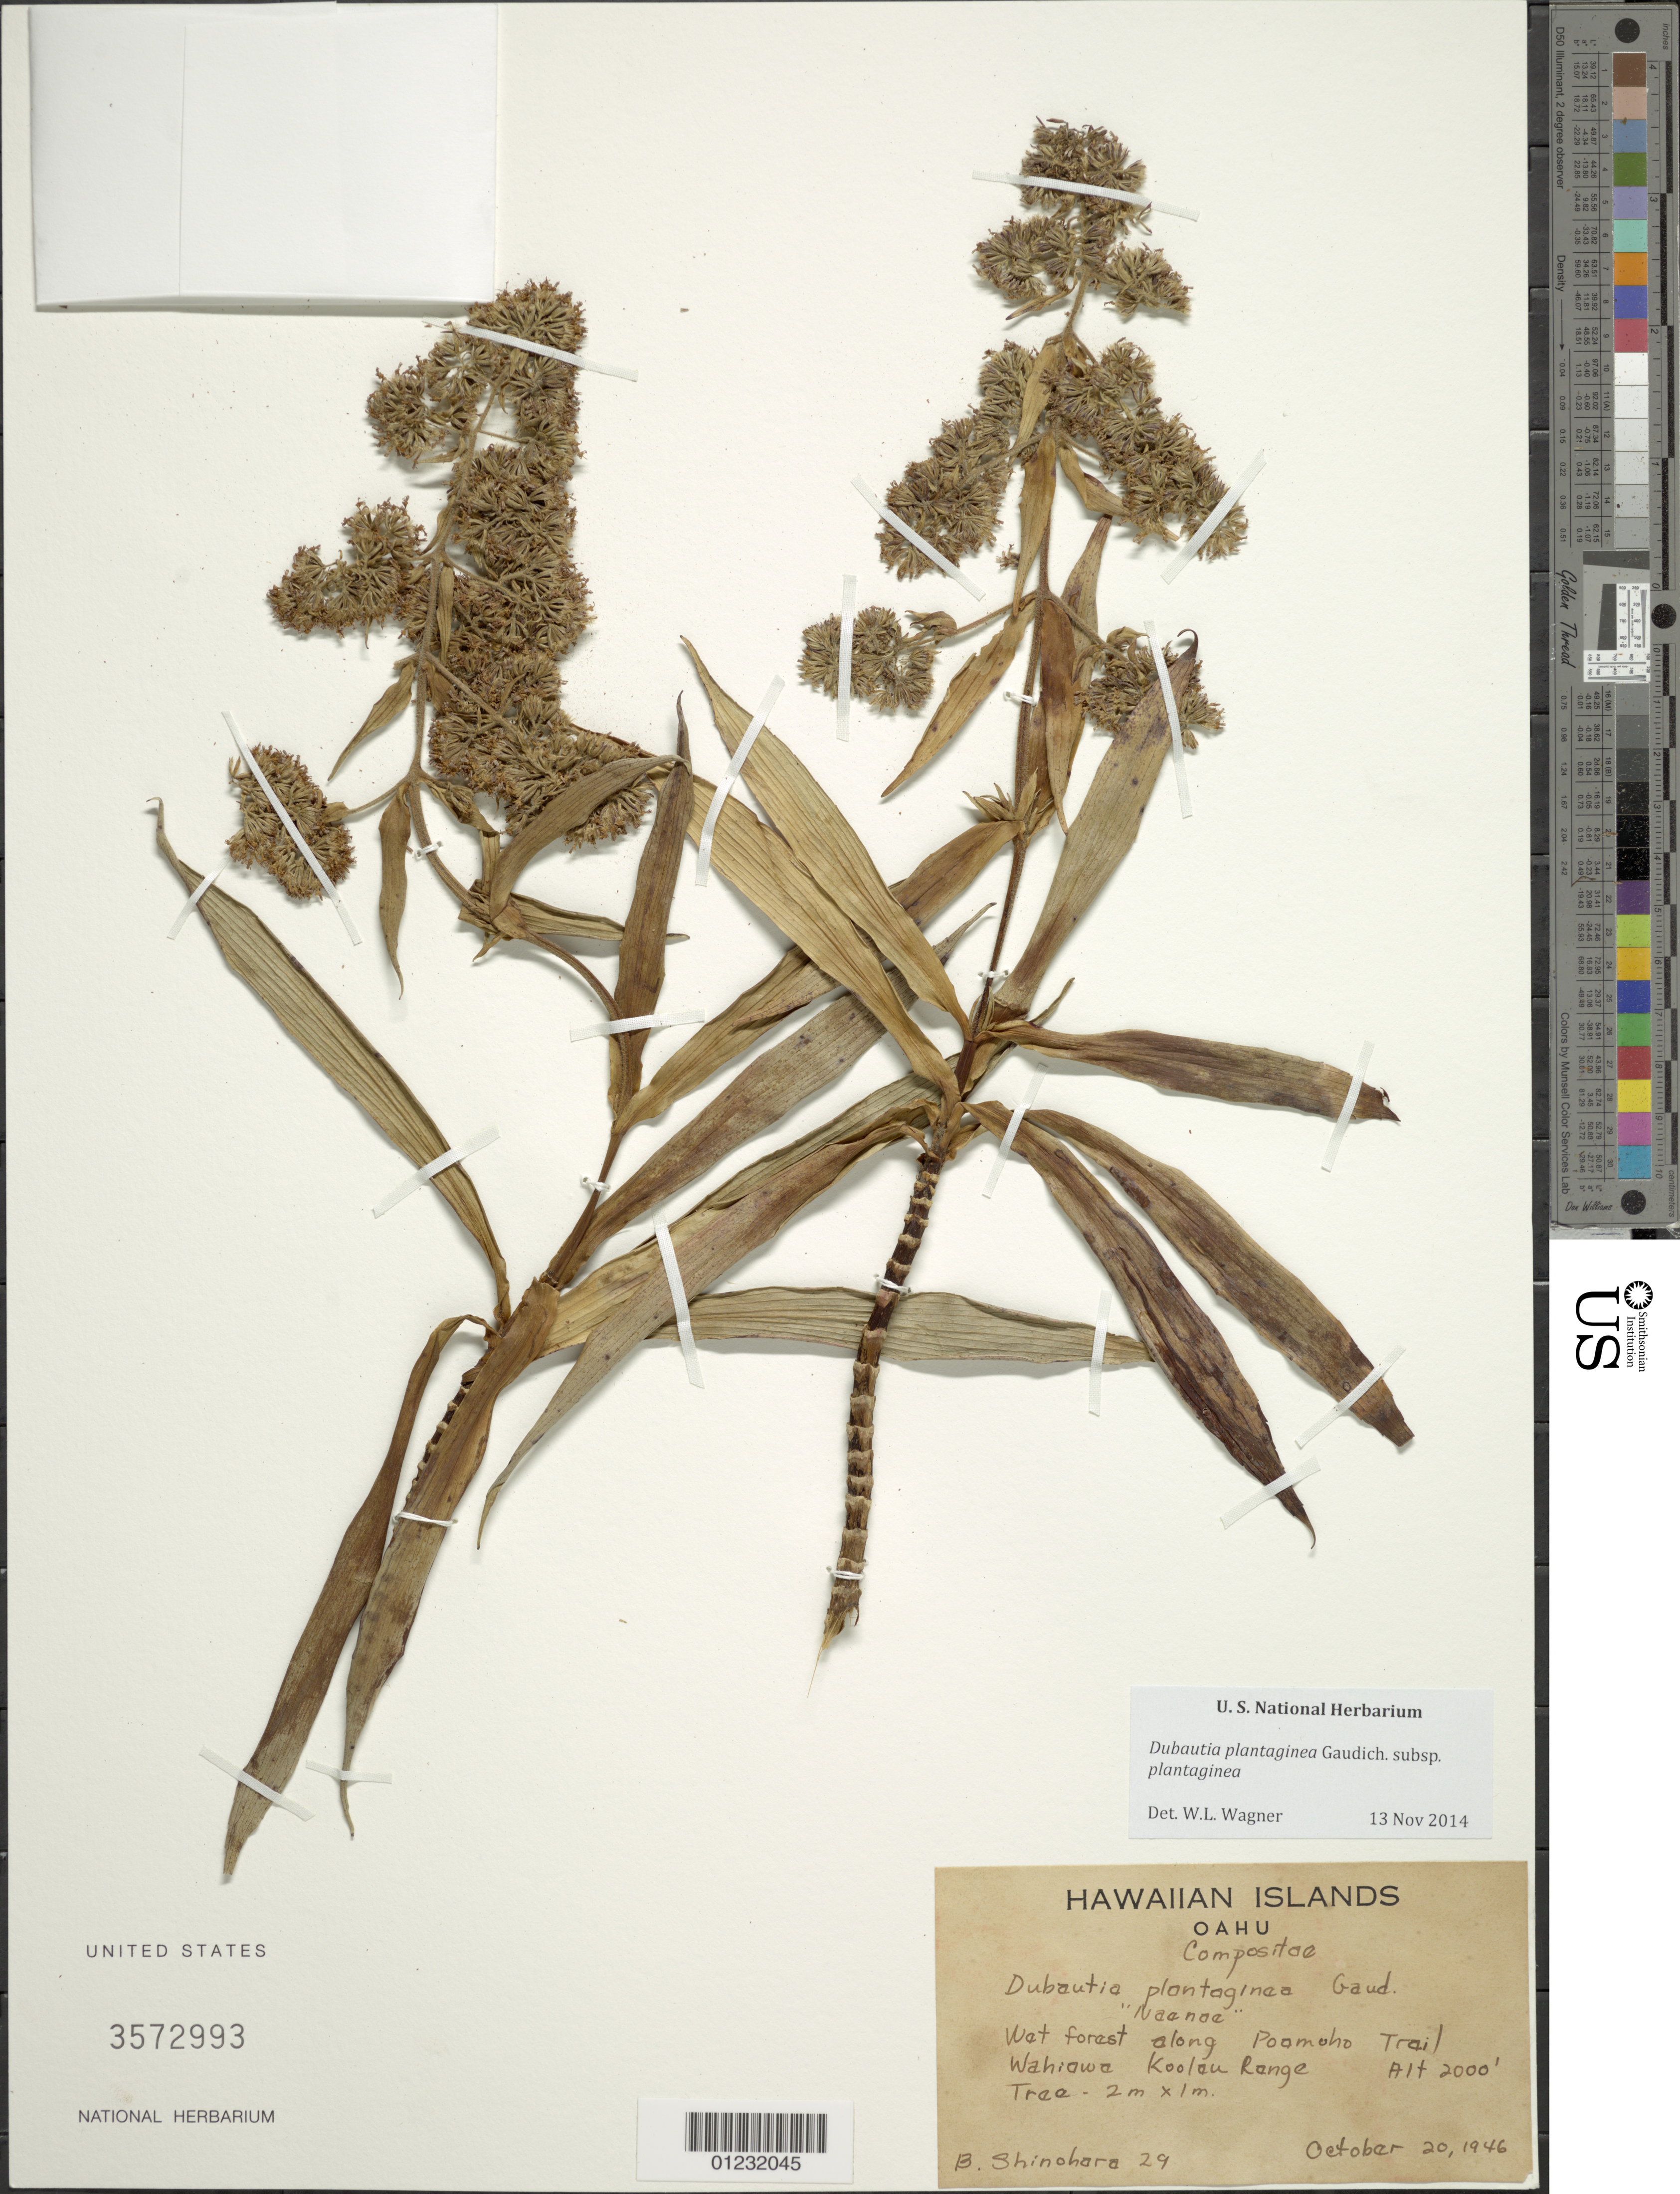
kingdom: Plantae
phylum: Tracheophyta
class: Magnoliopsida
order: Asterales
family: Asteraceae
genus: Dubautia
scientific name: Dubautia plantaginea subsp. plantaginea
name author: Gaudich.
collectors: B. Shinohara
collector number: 29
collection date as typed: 20 Oct 1946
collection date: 1946-10-20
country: United States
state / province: Hawaii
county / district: Honolulu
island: Oahu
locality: Along Poamoho Trail, Wahiawa Koolau Range.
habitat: Wet forest.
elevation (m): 610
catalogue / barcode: US 3572993